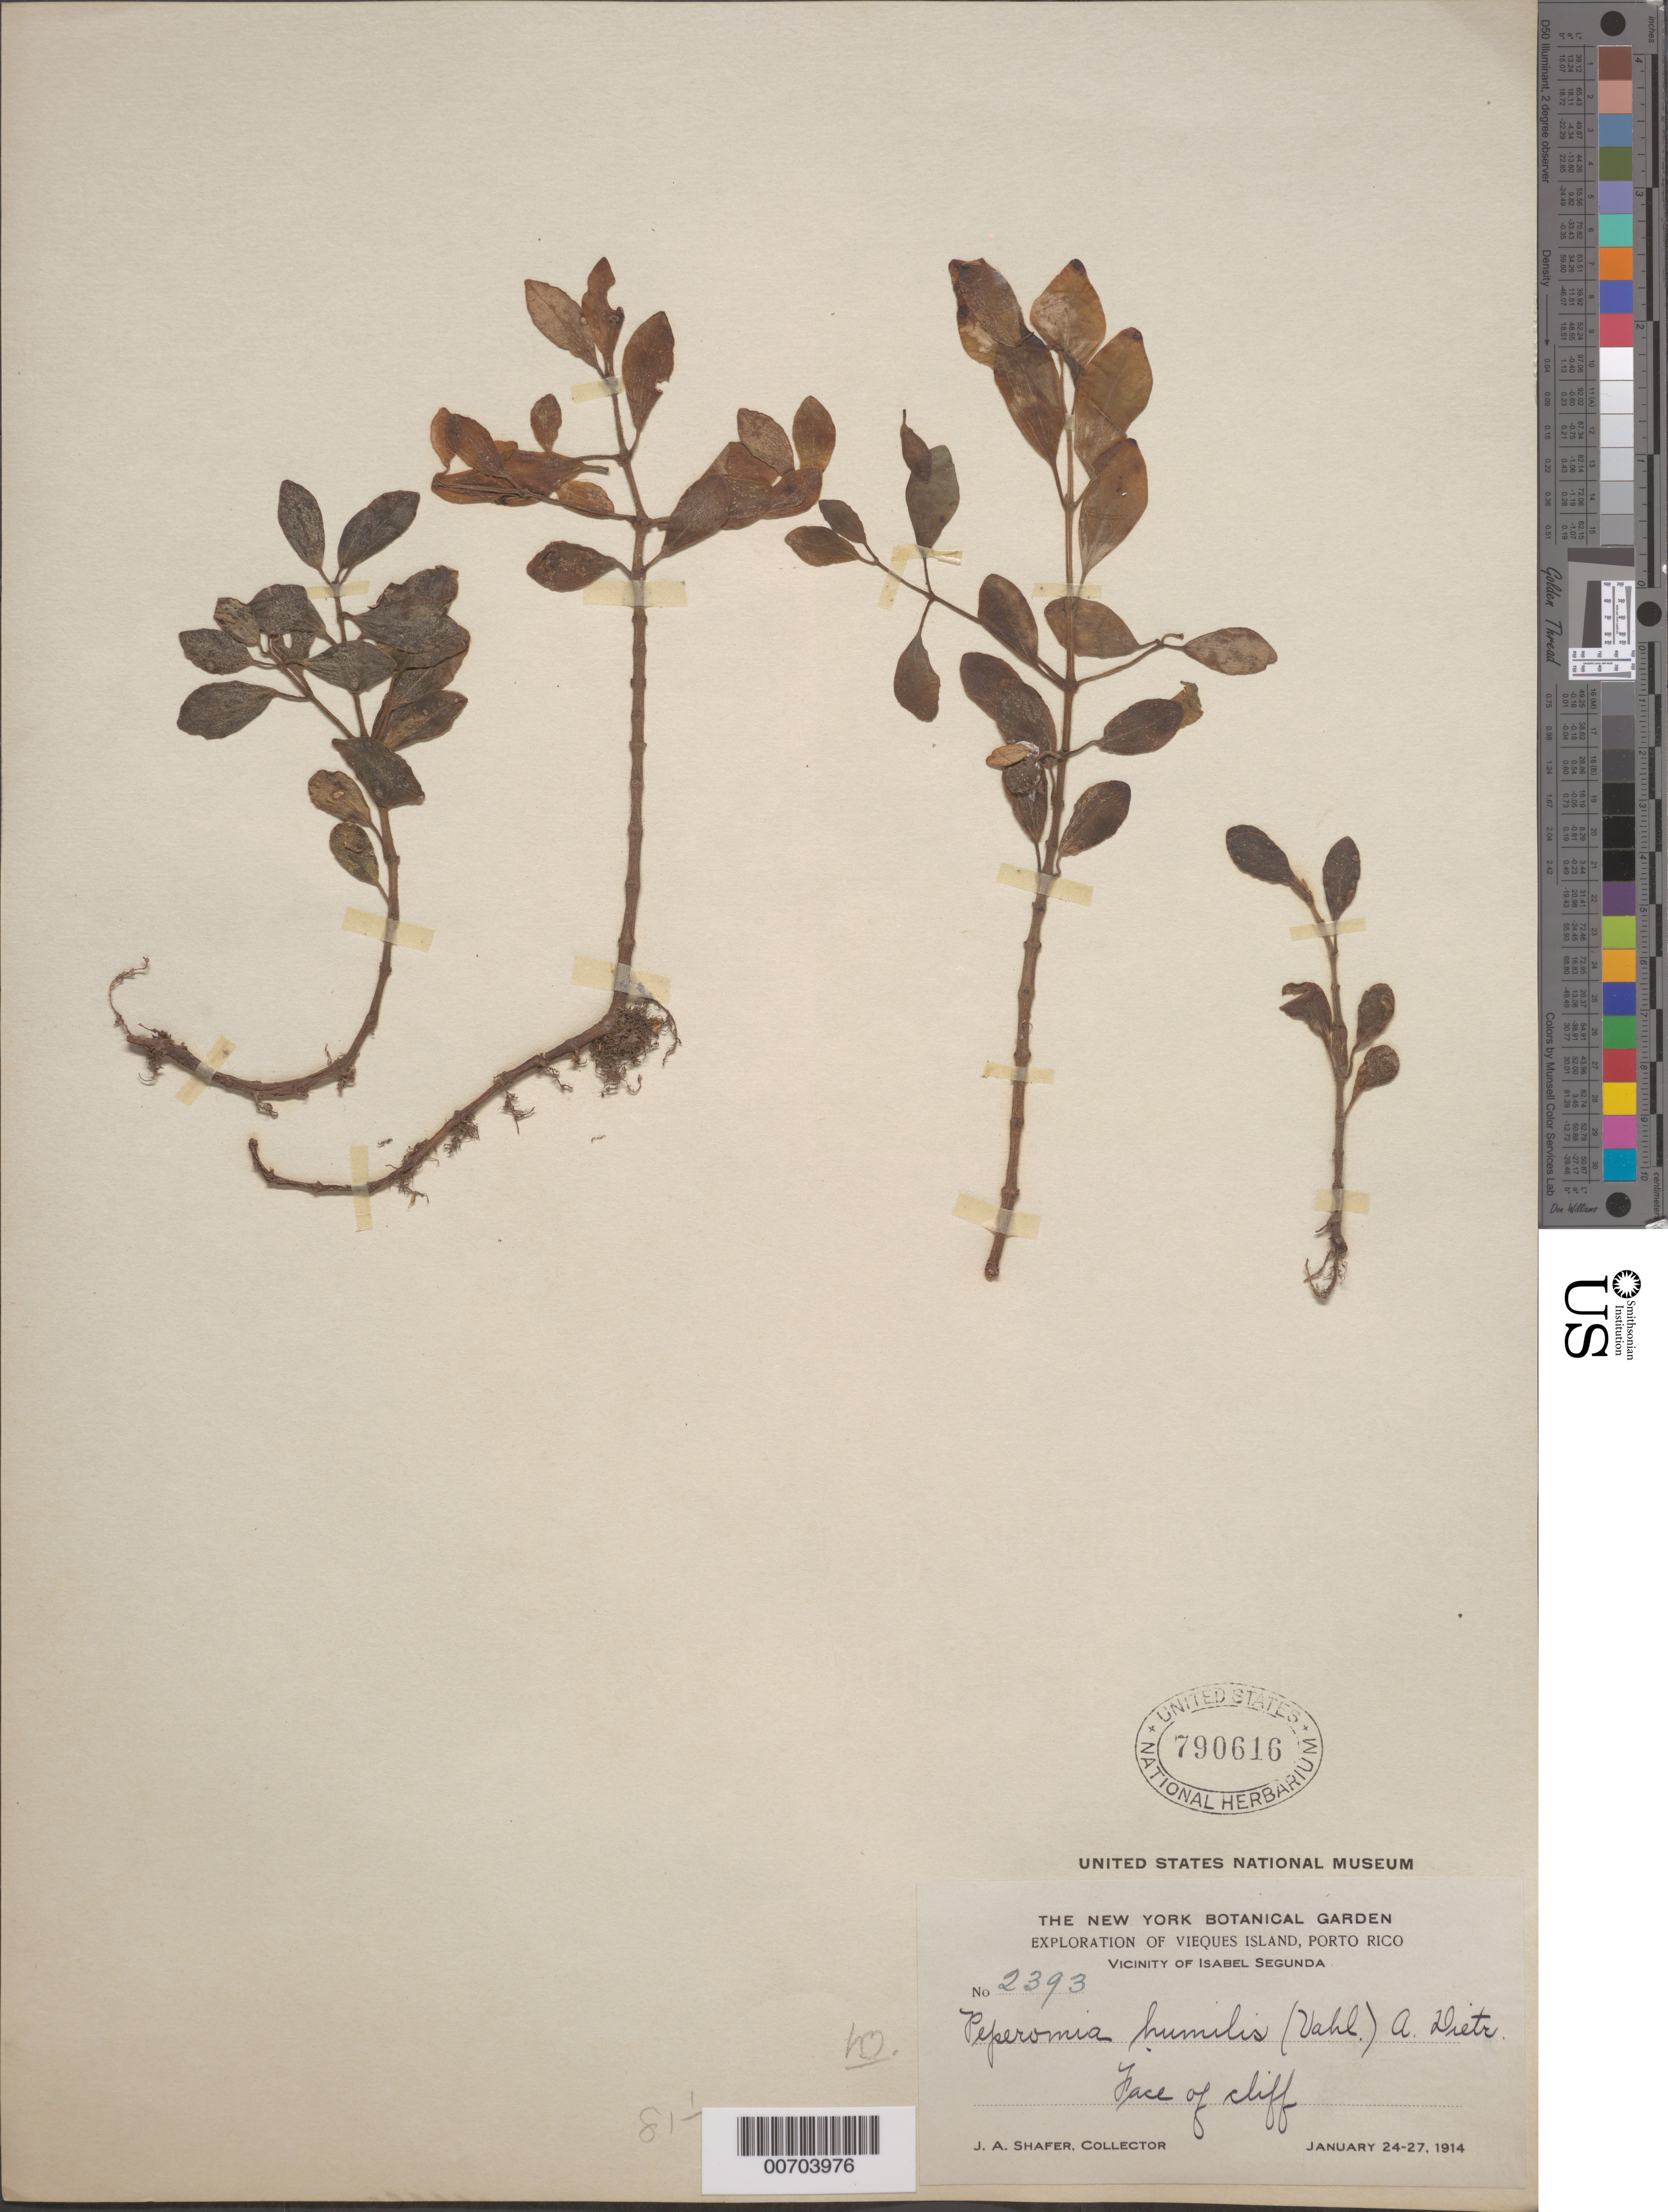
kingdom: Plantae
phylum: Tracheophyta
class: Magnoliopsida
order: Piperales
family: Piperaceae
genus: Peperomia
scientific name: Peperomia humilis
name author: (Vahl) A. Dietr.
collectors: J. A. Shafer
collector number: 2393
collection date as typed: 24 Jan 1914 to 27 Jan 1914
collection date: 1914-01-24/1914-01-27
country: Puerto Rico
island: Vieques Island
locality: Isabel Segunda, vic of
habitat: face of cliff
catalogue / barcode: US 790616